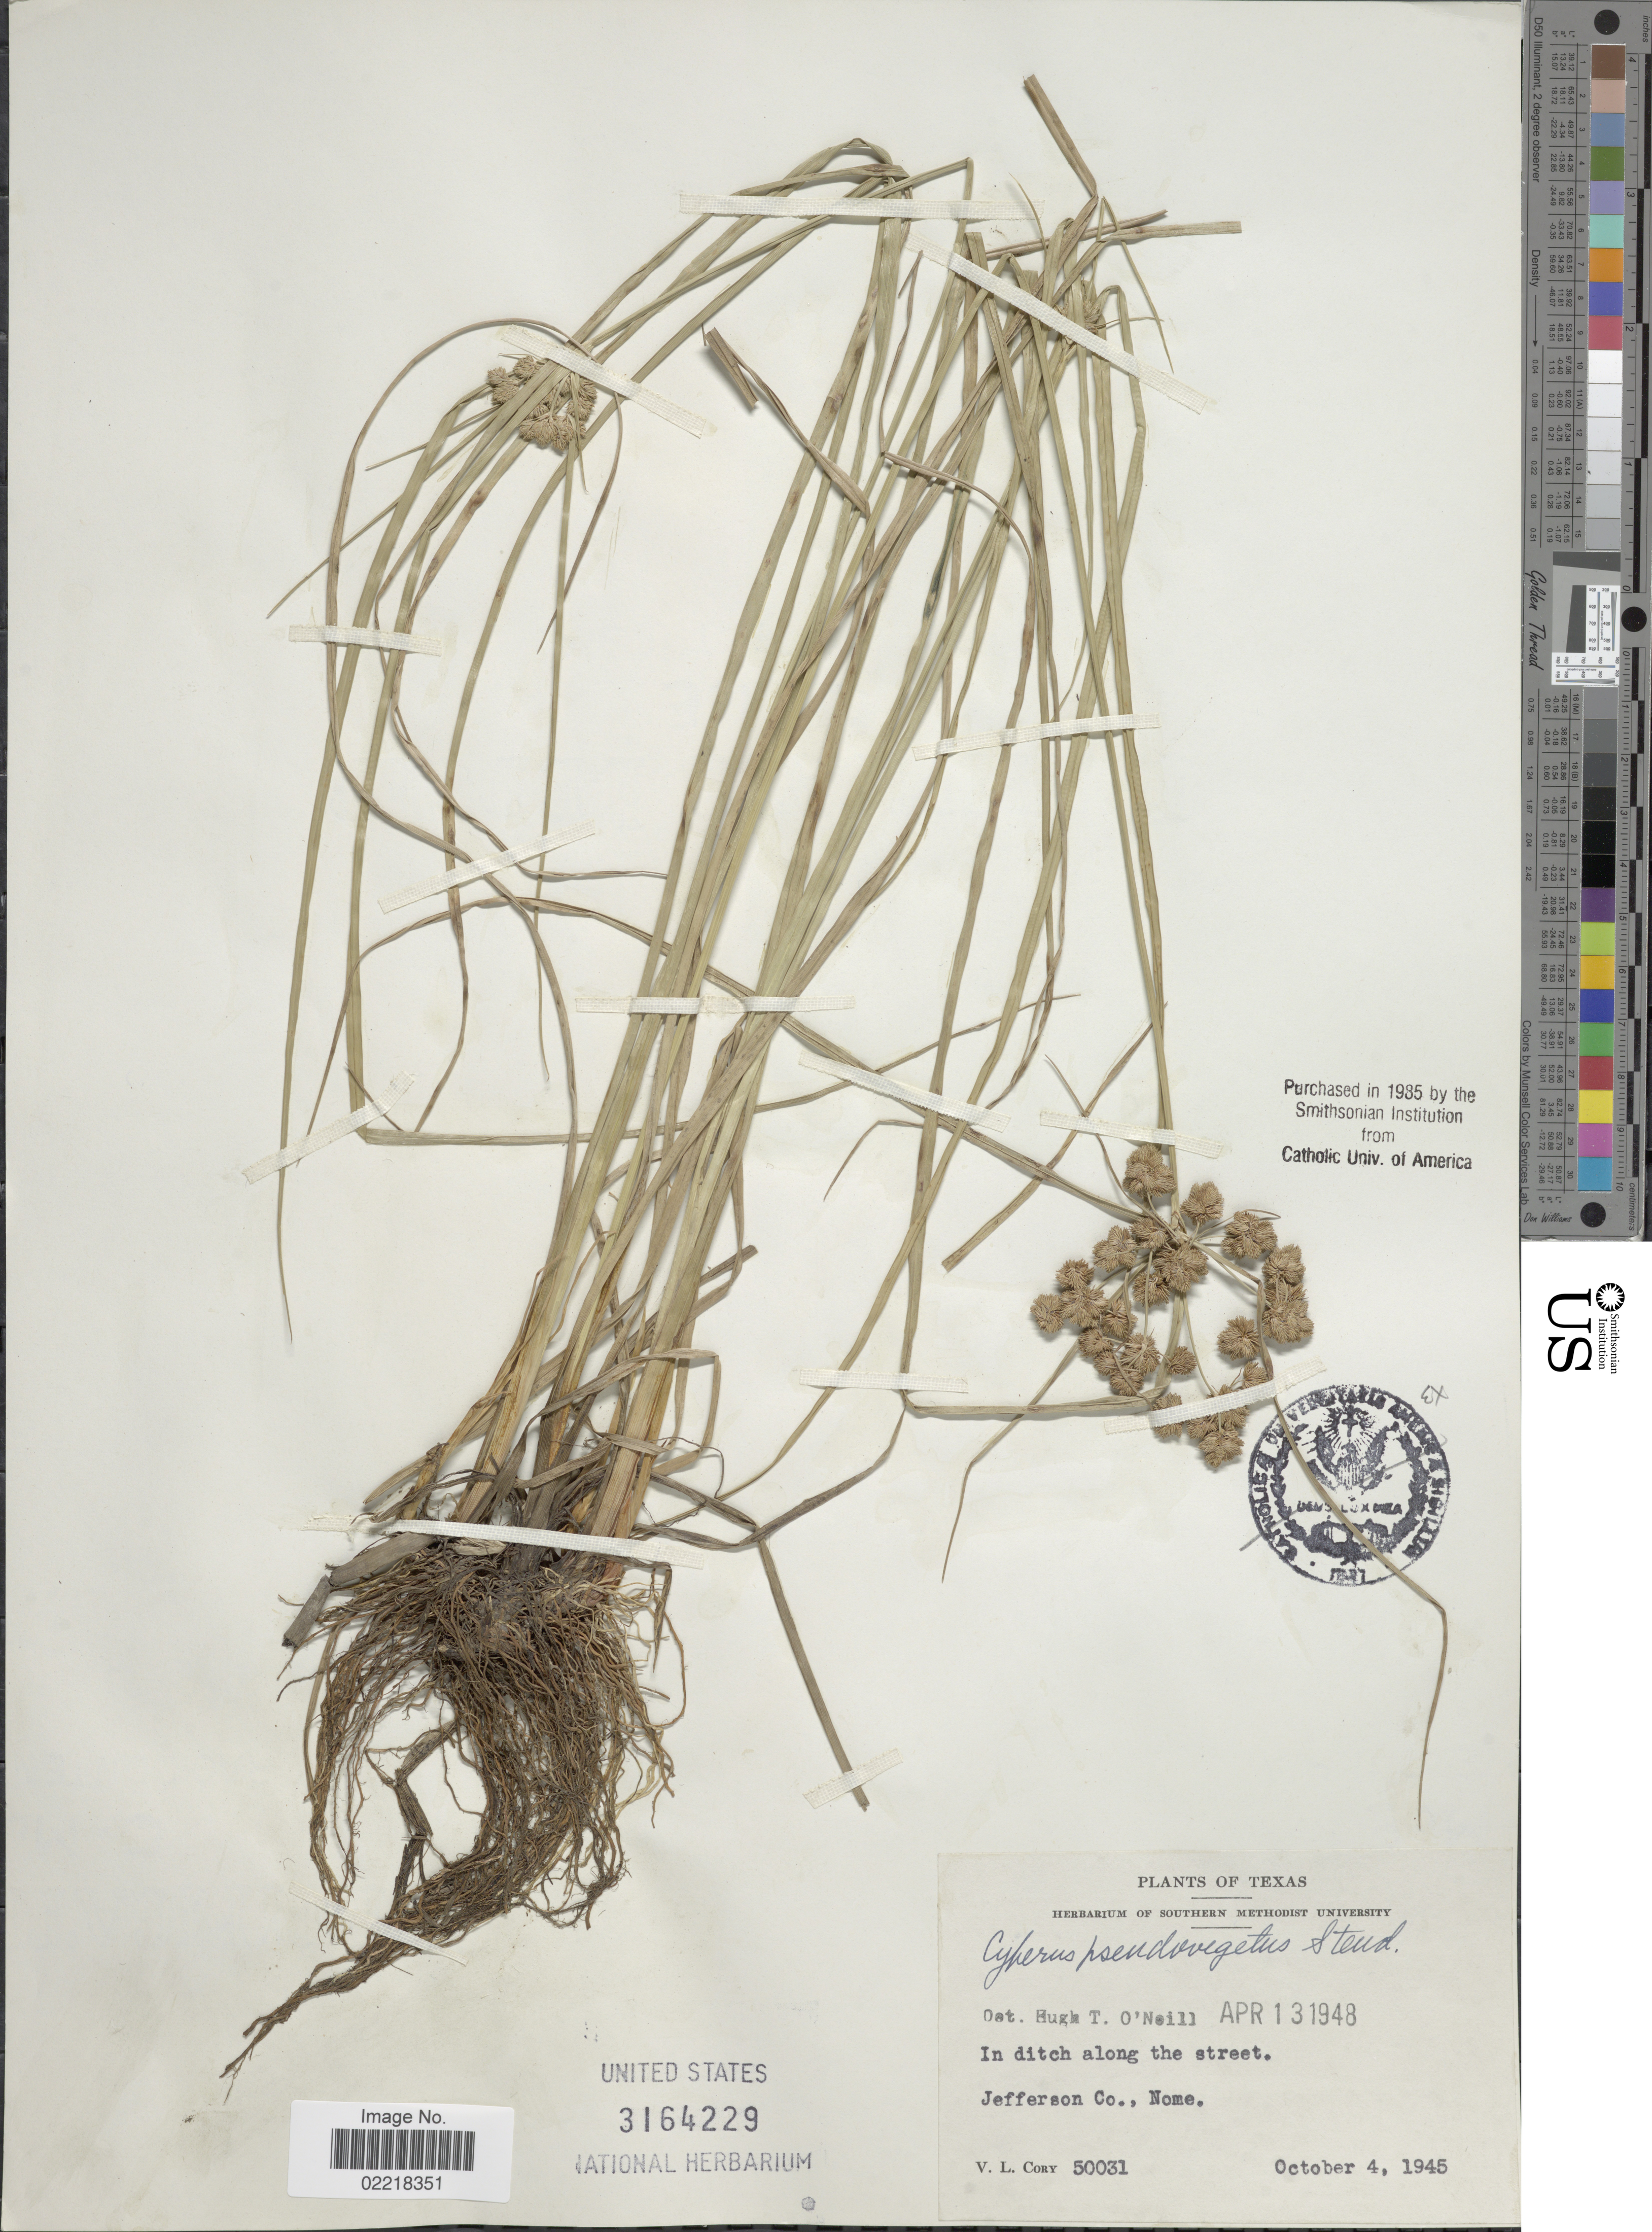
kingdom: Plantae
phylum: Tracheophyta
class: Liliopsida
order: Poales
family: Cyperaceae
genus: Cyperus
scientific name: Cyperus pseudovegetus Steud.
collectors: V. Cory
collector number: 50031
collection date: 1945-10-04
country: United States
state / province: Texas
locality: Ditch along the street, Jefferson Co, Nome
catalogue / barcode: US 3164229